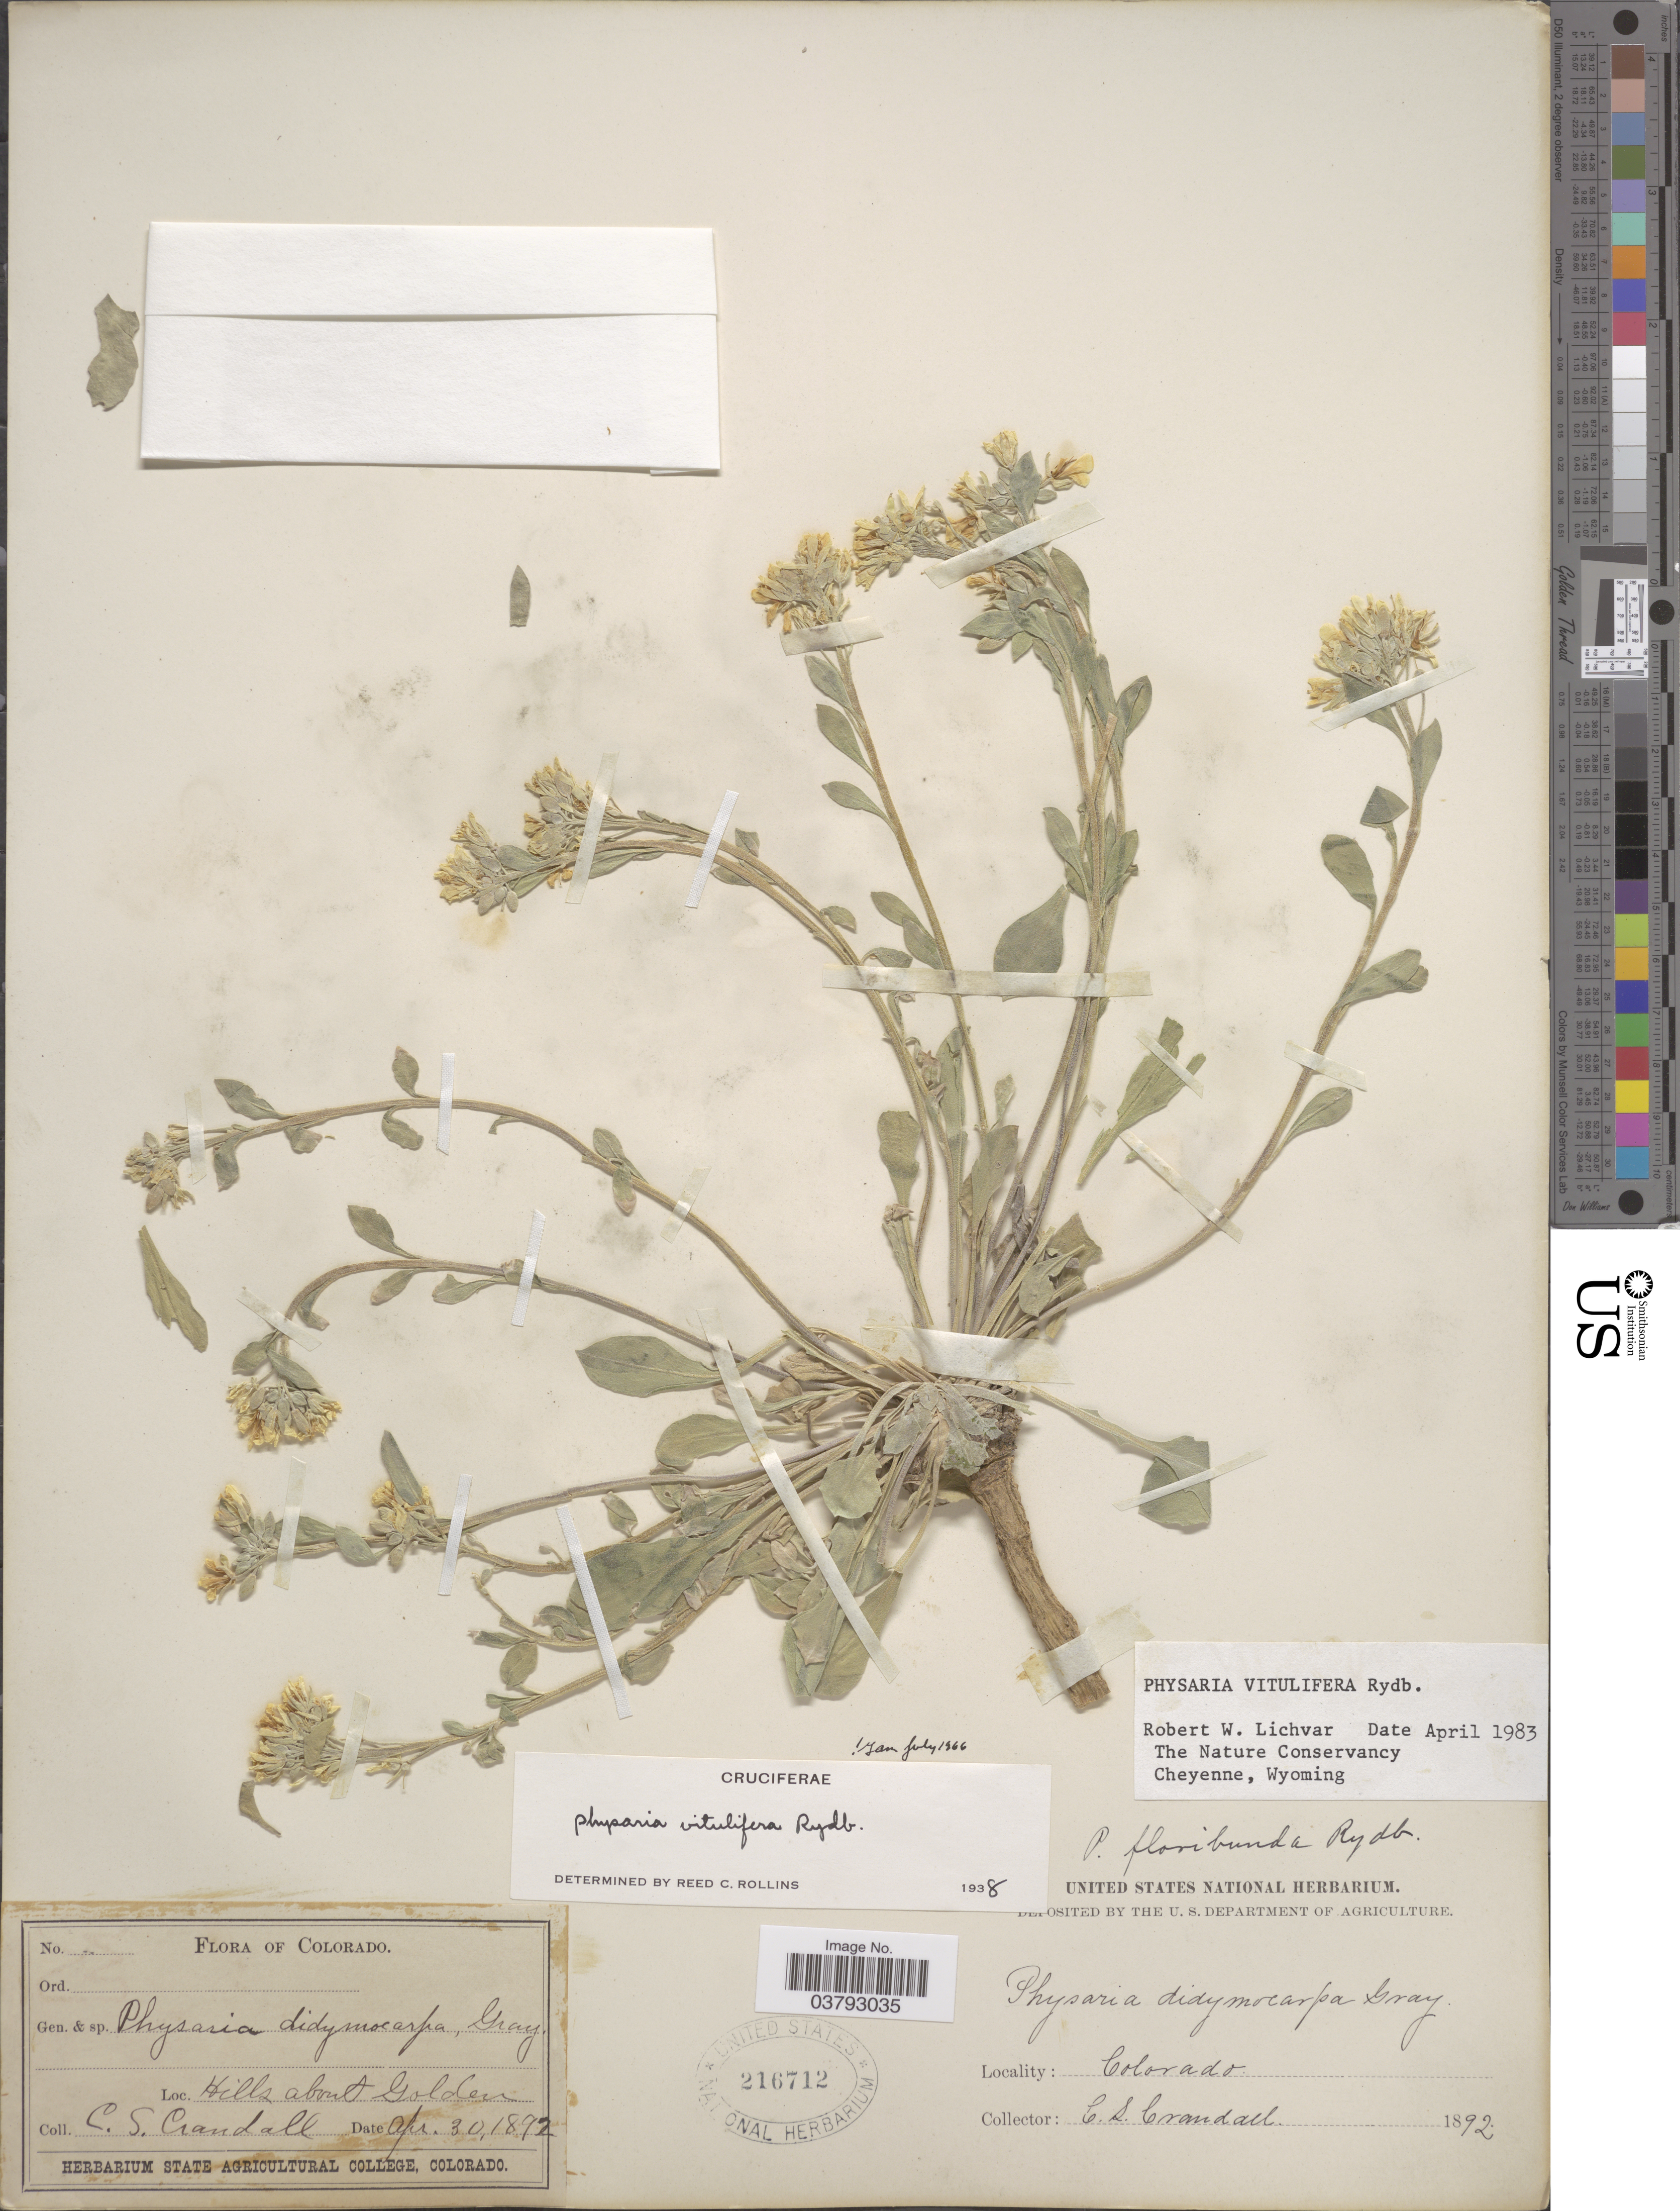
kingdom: Plantae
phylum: Tracheophyta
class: Magnoliopsida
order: Brassicales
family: Brassicaceae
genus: Physaria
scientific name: Physaria vitulifera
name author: Rydb.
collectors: C. Crandall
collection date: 1892-04-30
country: United States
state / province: Colorado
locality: Hills about Golden.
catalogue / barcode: US 216712